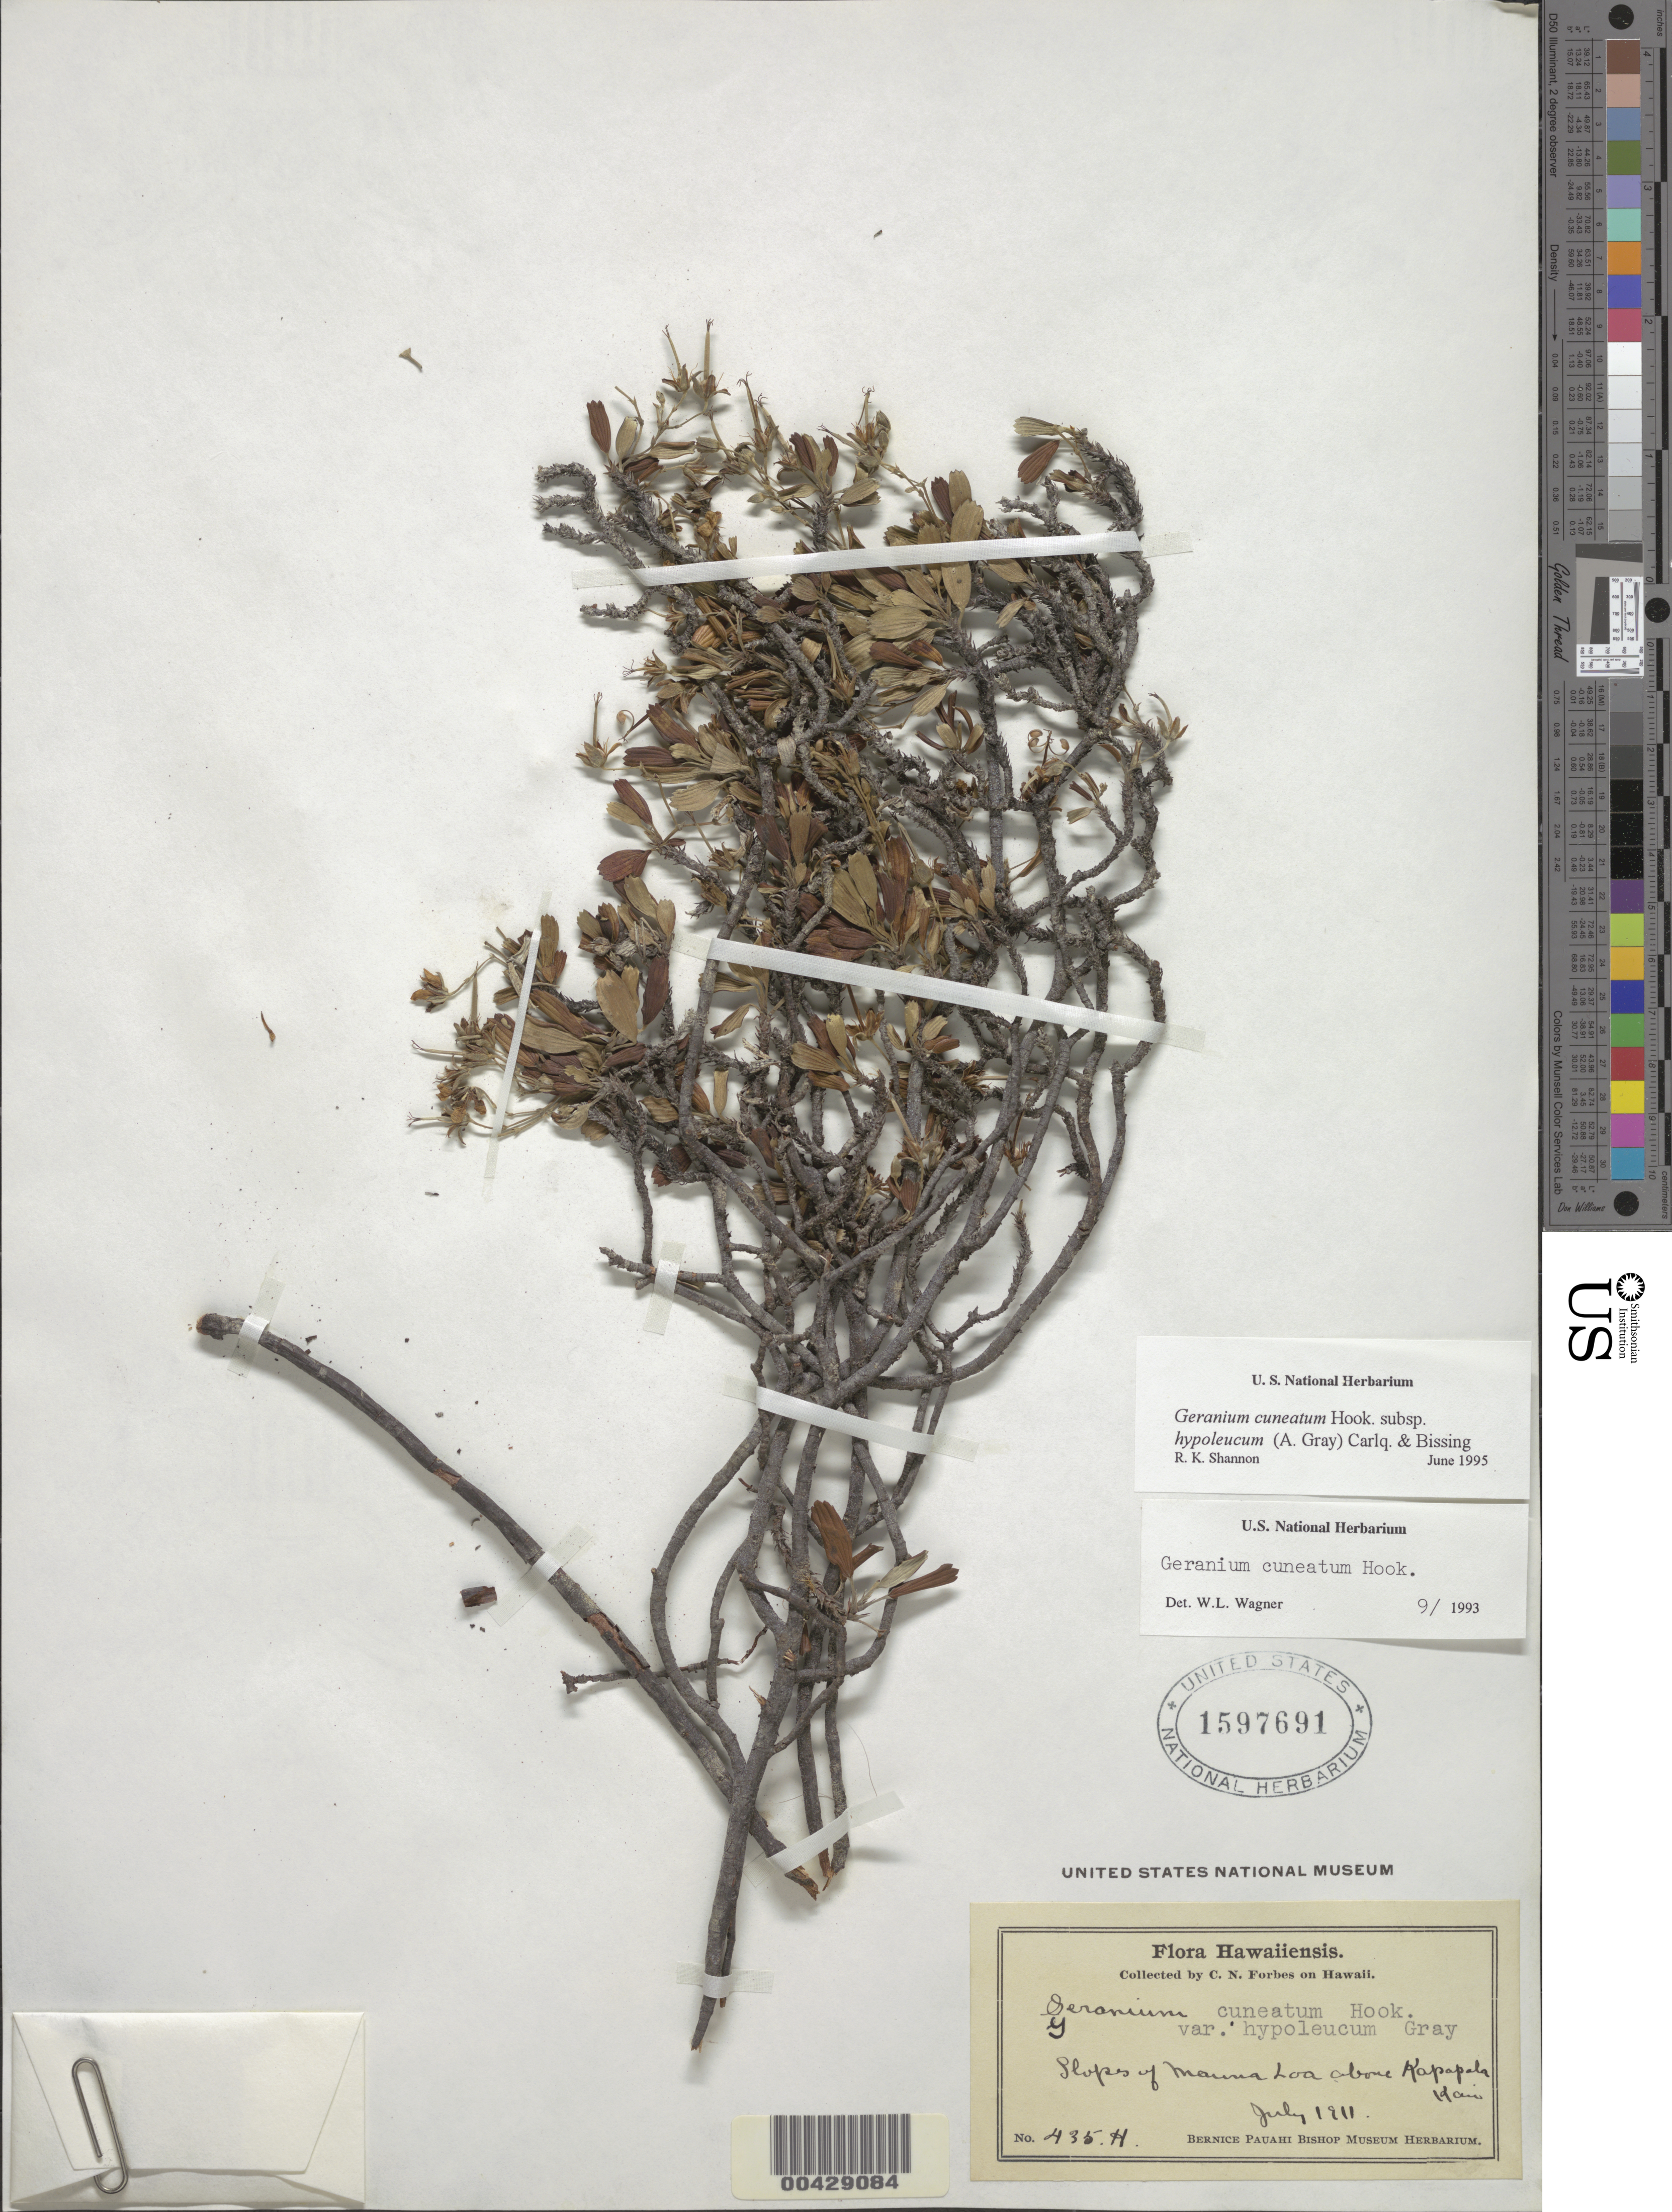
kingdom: Plantae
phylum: Tracheophyta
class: Magnoliopsida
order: Geraniales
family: Geraniaceae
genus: Geranium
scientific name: Geranium cuneatum subsp. hypoleucum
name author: (A. Gray) Carlquist & Bissing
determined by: Shannon, R. K., (UNITED STATES)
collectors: C. N. Forbes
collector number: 435.H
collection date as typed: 0 Jul 1911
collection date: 1911-07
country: United States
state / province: Hawaii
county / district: Hawaii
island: Hawaii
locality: Slopes of Maunaloa above Kapapala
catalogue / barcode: US 1597691